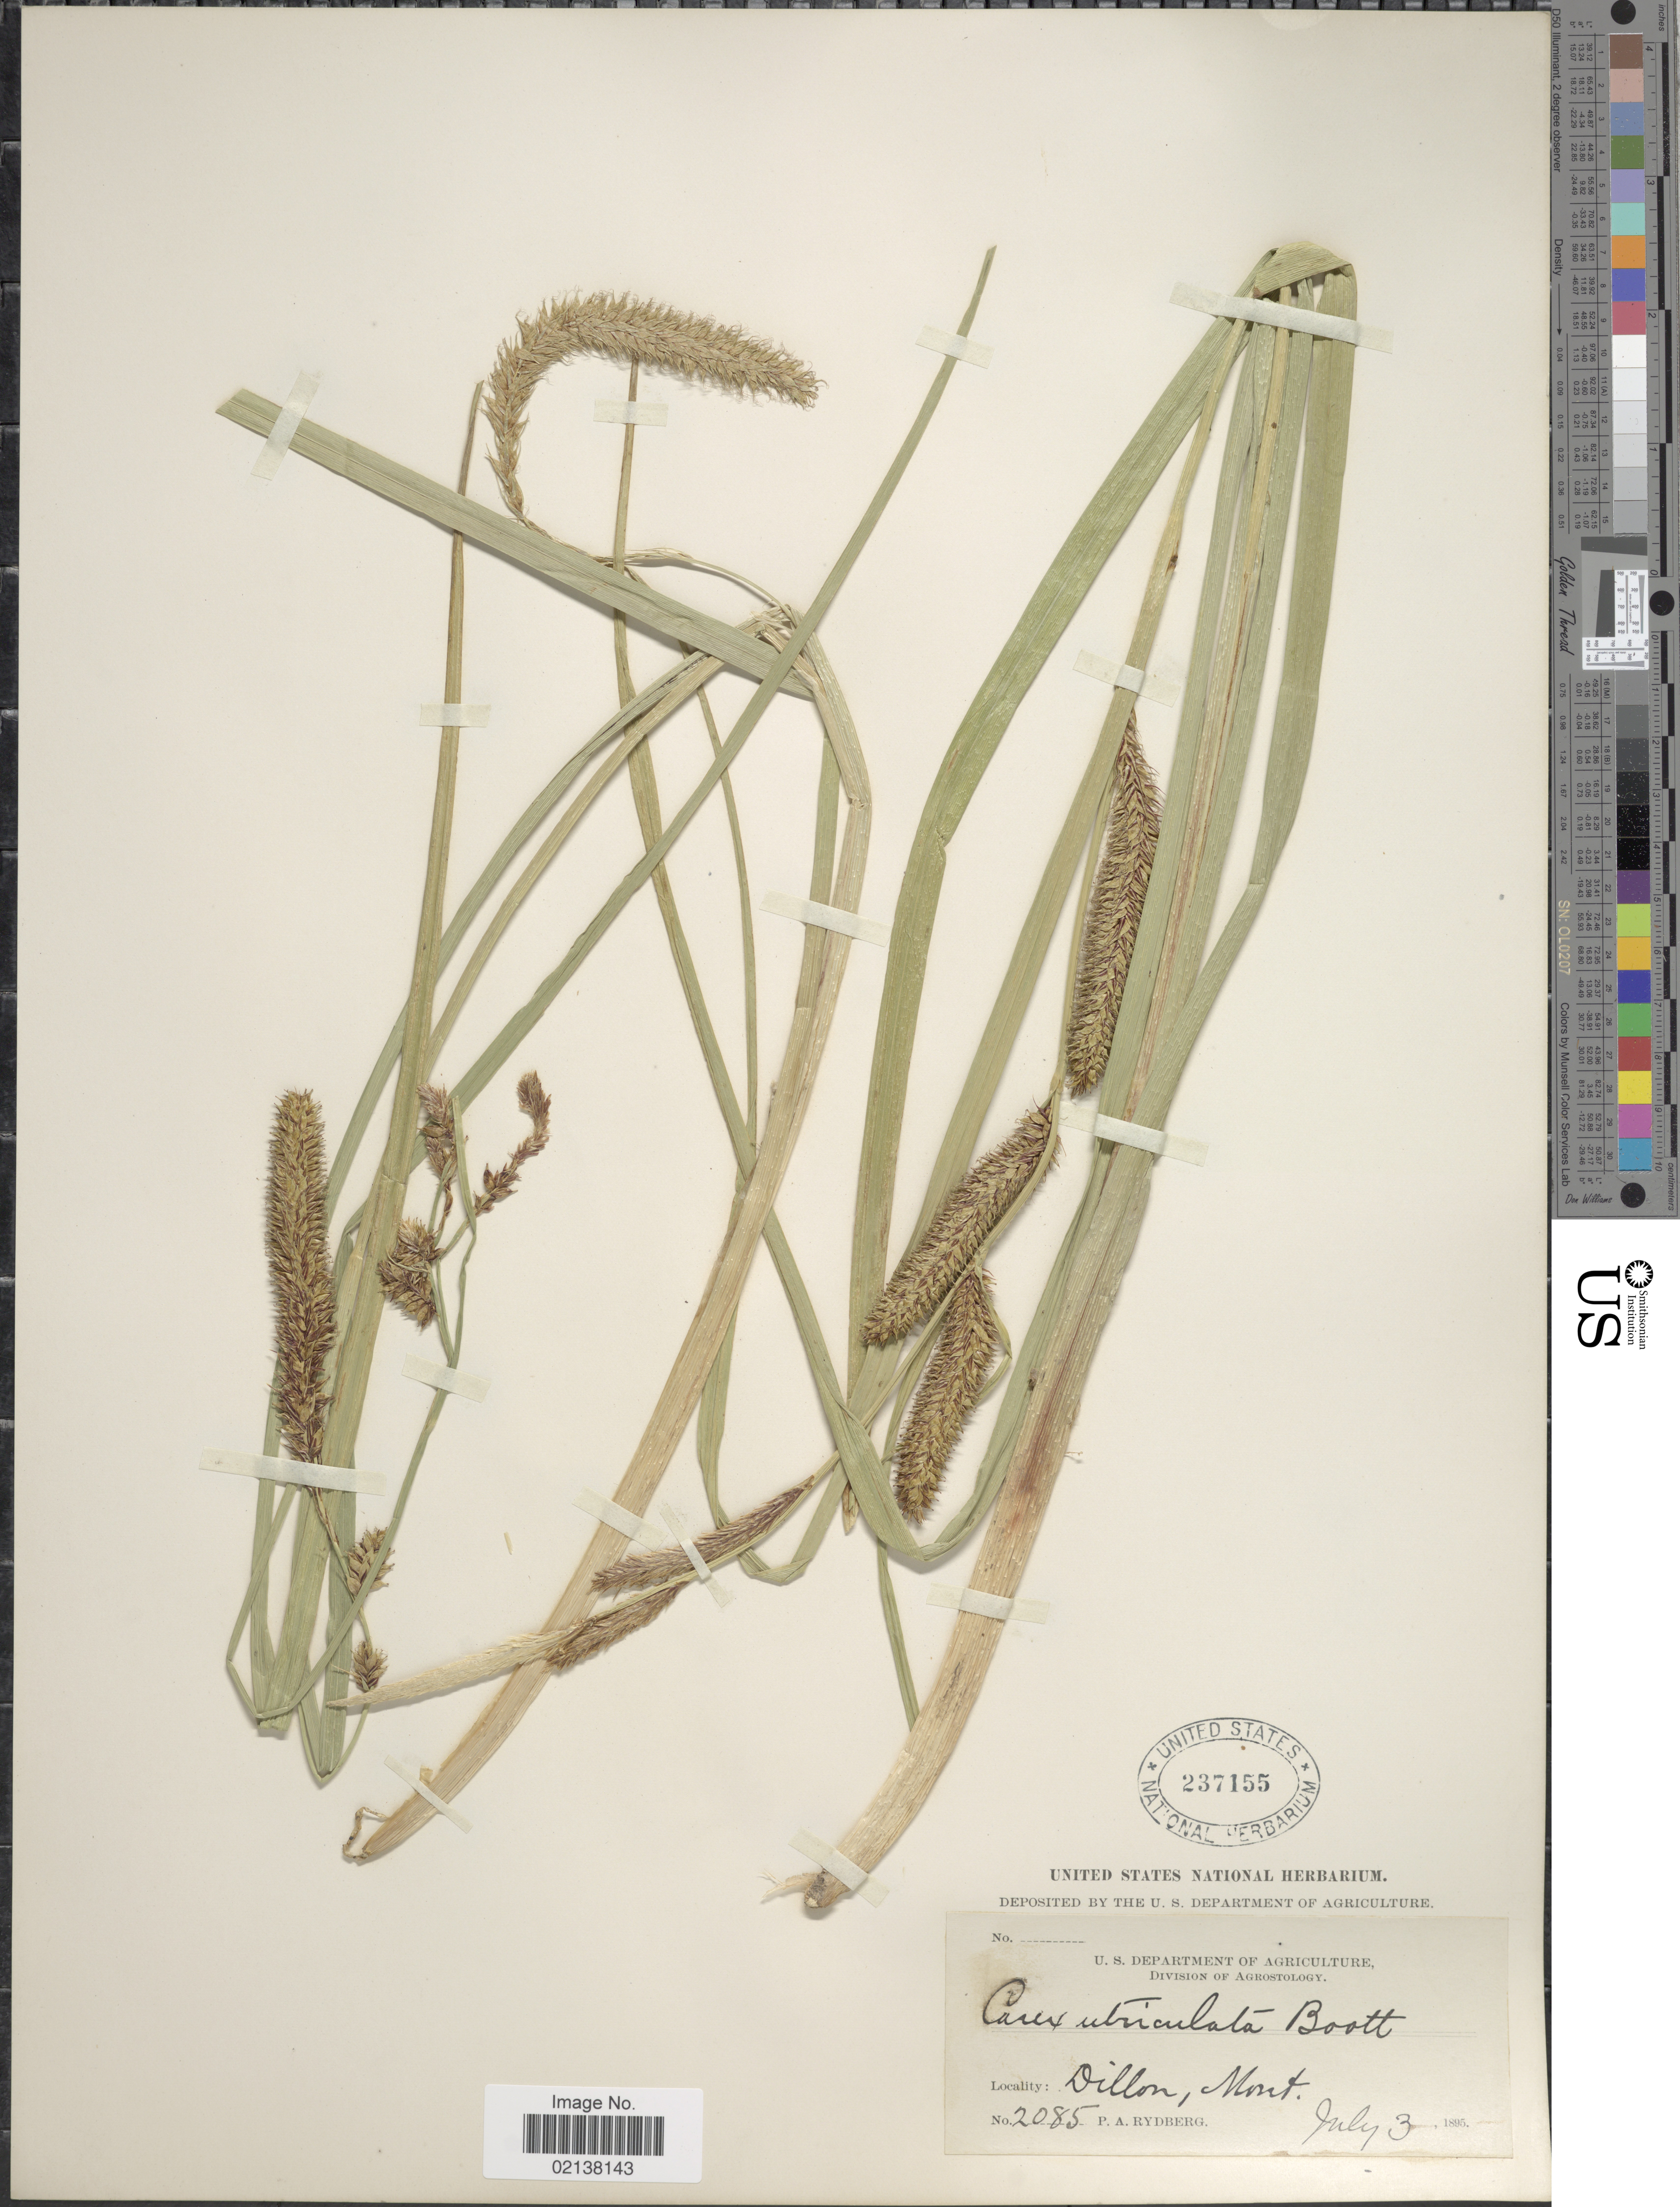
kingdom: Plantae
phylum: Tracheophyta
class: Liliopsida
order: Poales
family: Cyperaceae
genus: Carex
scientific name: Carex utriculata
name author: Boott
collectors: P. A. Rydberg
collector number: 2085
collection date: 1895-07-03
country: United States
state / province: Montana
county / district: Beaverhead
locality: Dillon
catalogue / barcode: US 237155